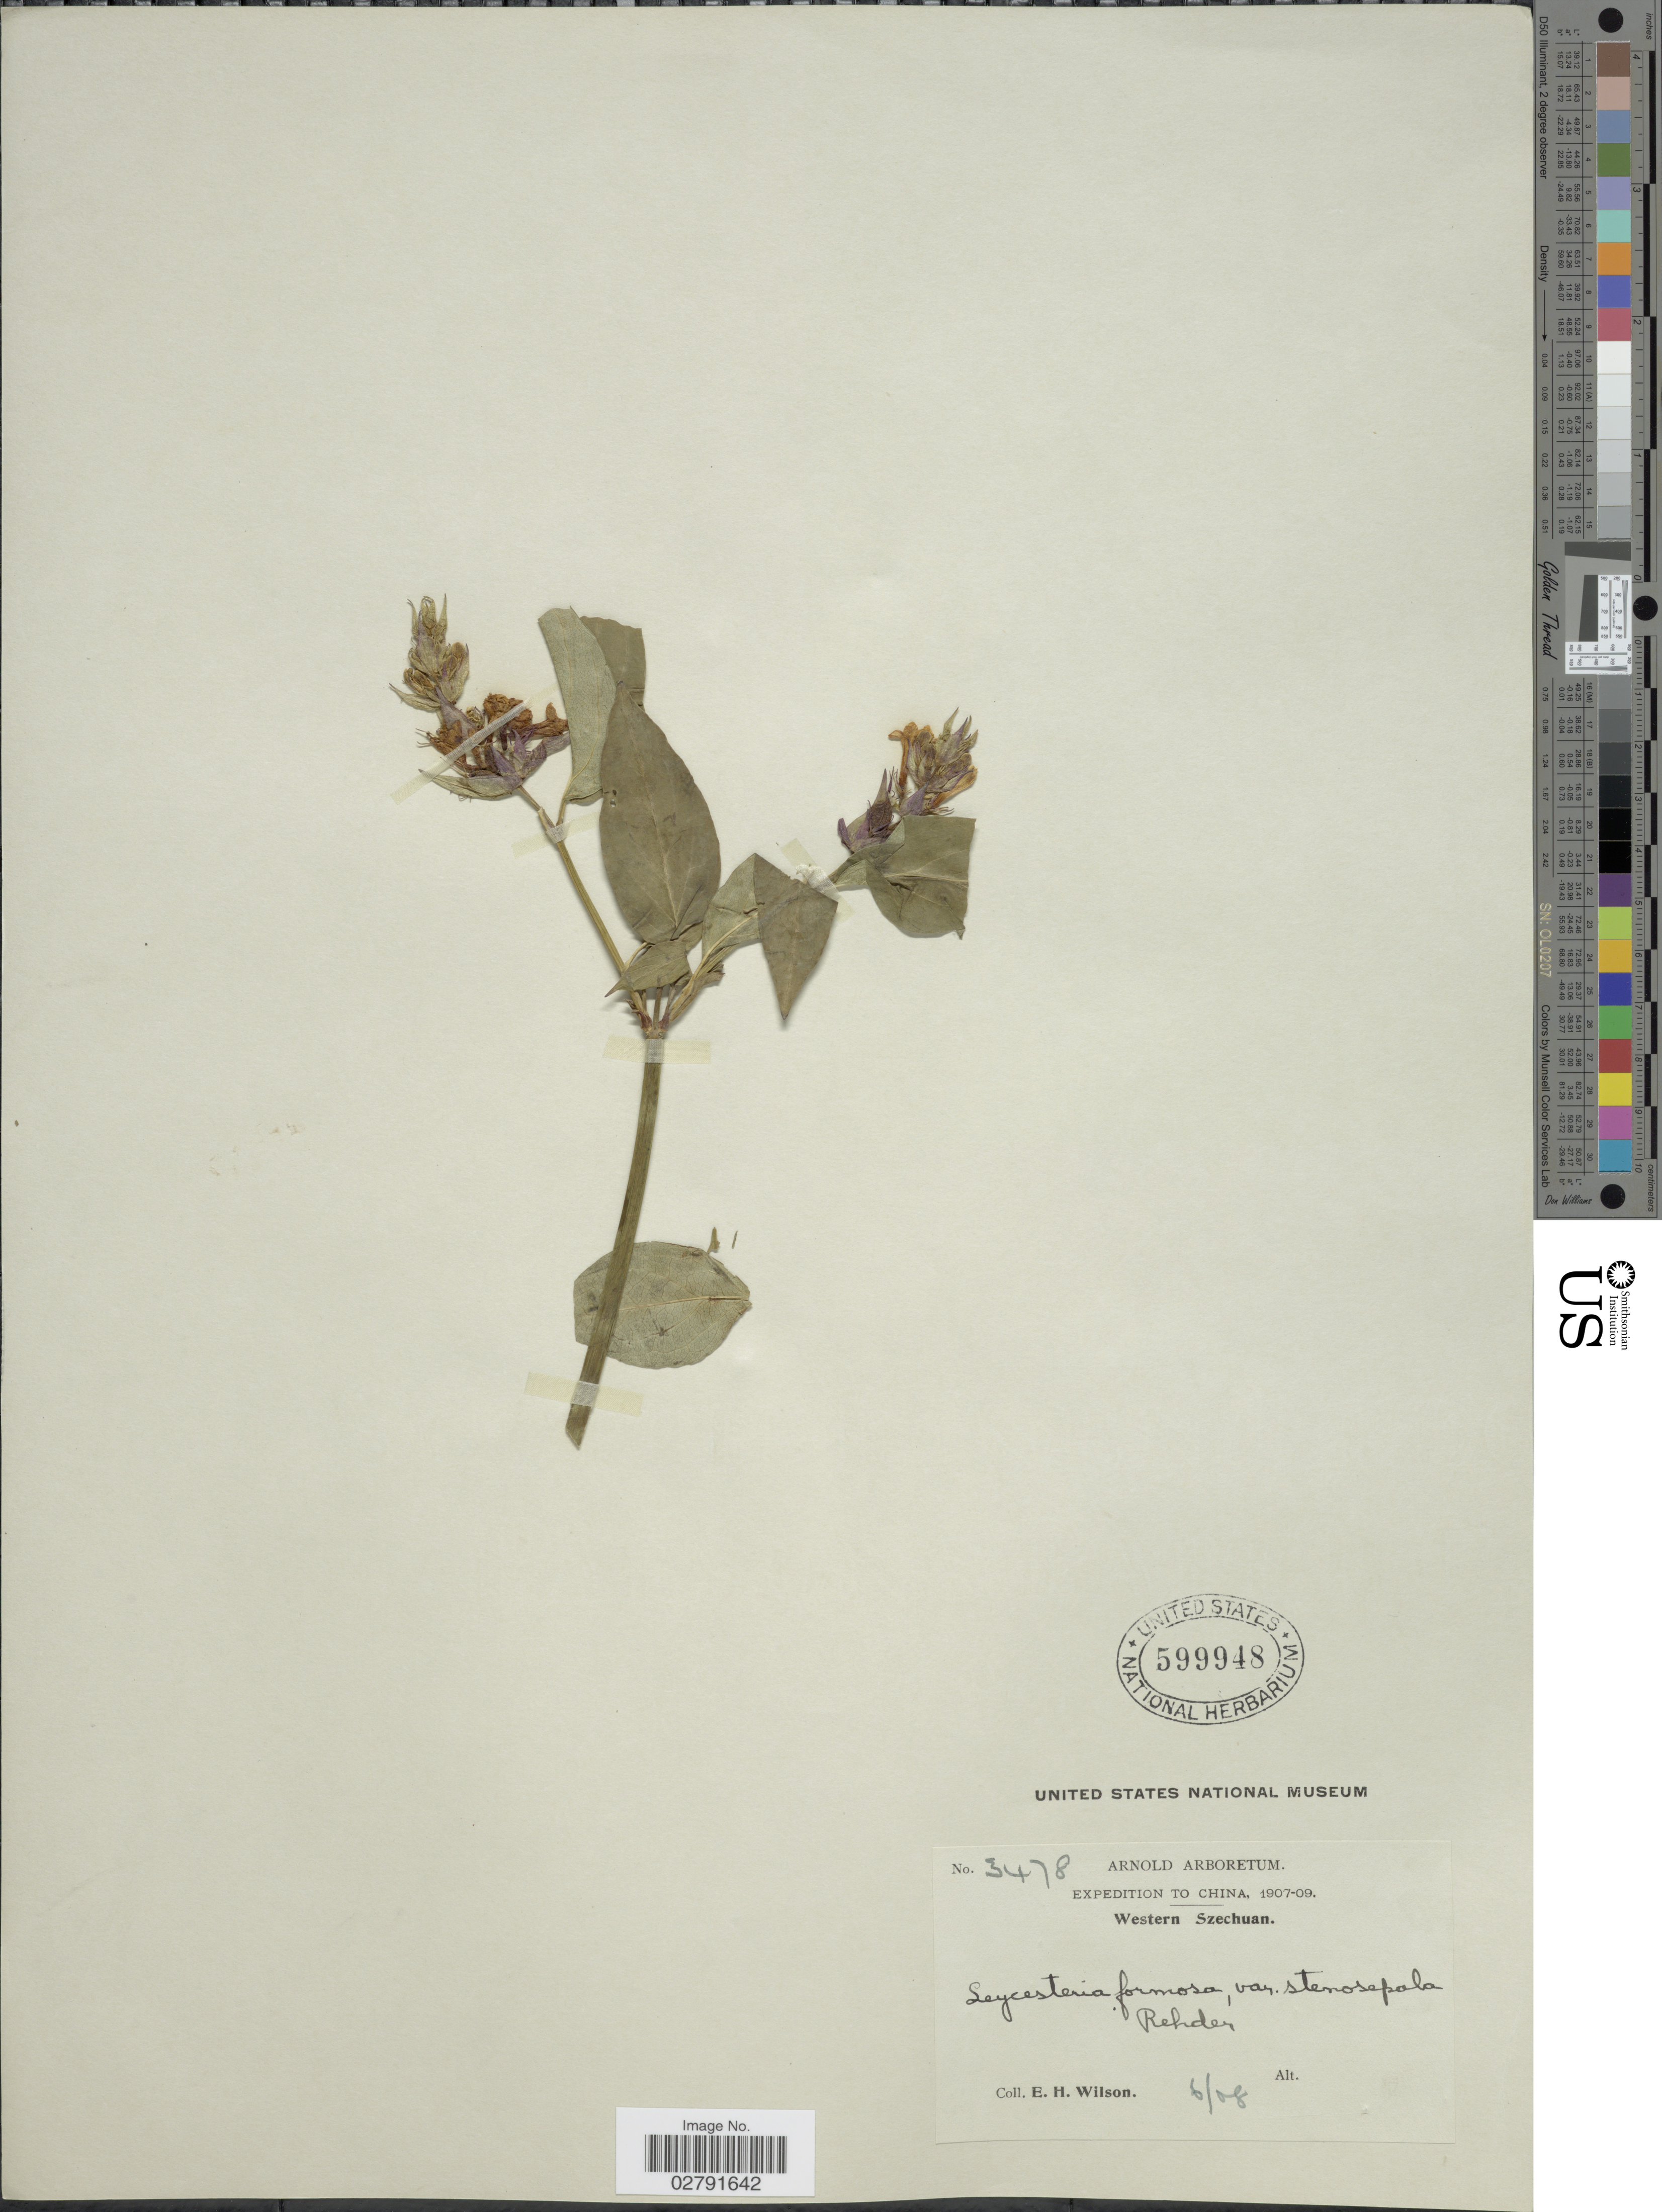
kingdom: Plantae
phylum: Tracheophyta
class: Magnoliopsida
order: Dipsacales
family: Caprifoliaceae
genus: Leycesteria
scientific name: Leycesteria formosa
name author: Wall.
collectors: E. Wilson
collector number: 3478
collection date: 1908-06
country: China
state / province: Sichuan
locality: Western Szechuan.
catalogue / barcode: US 599948